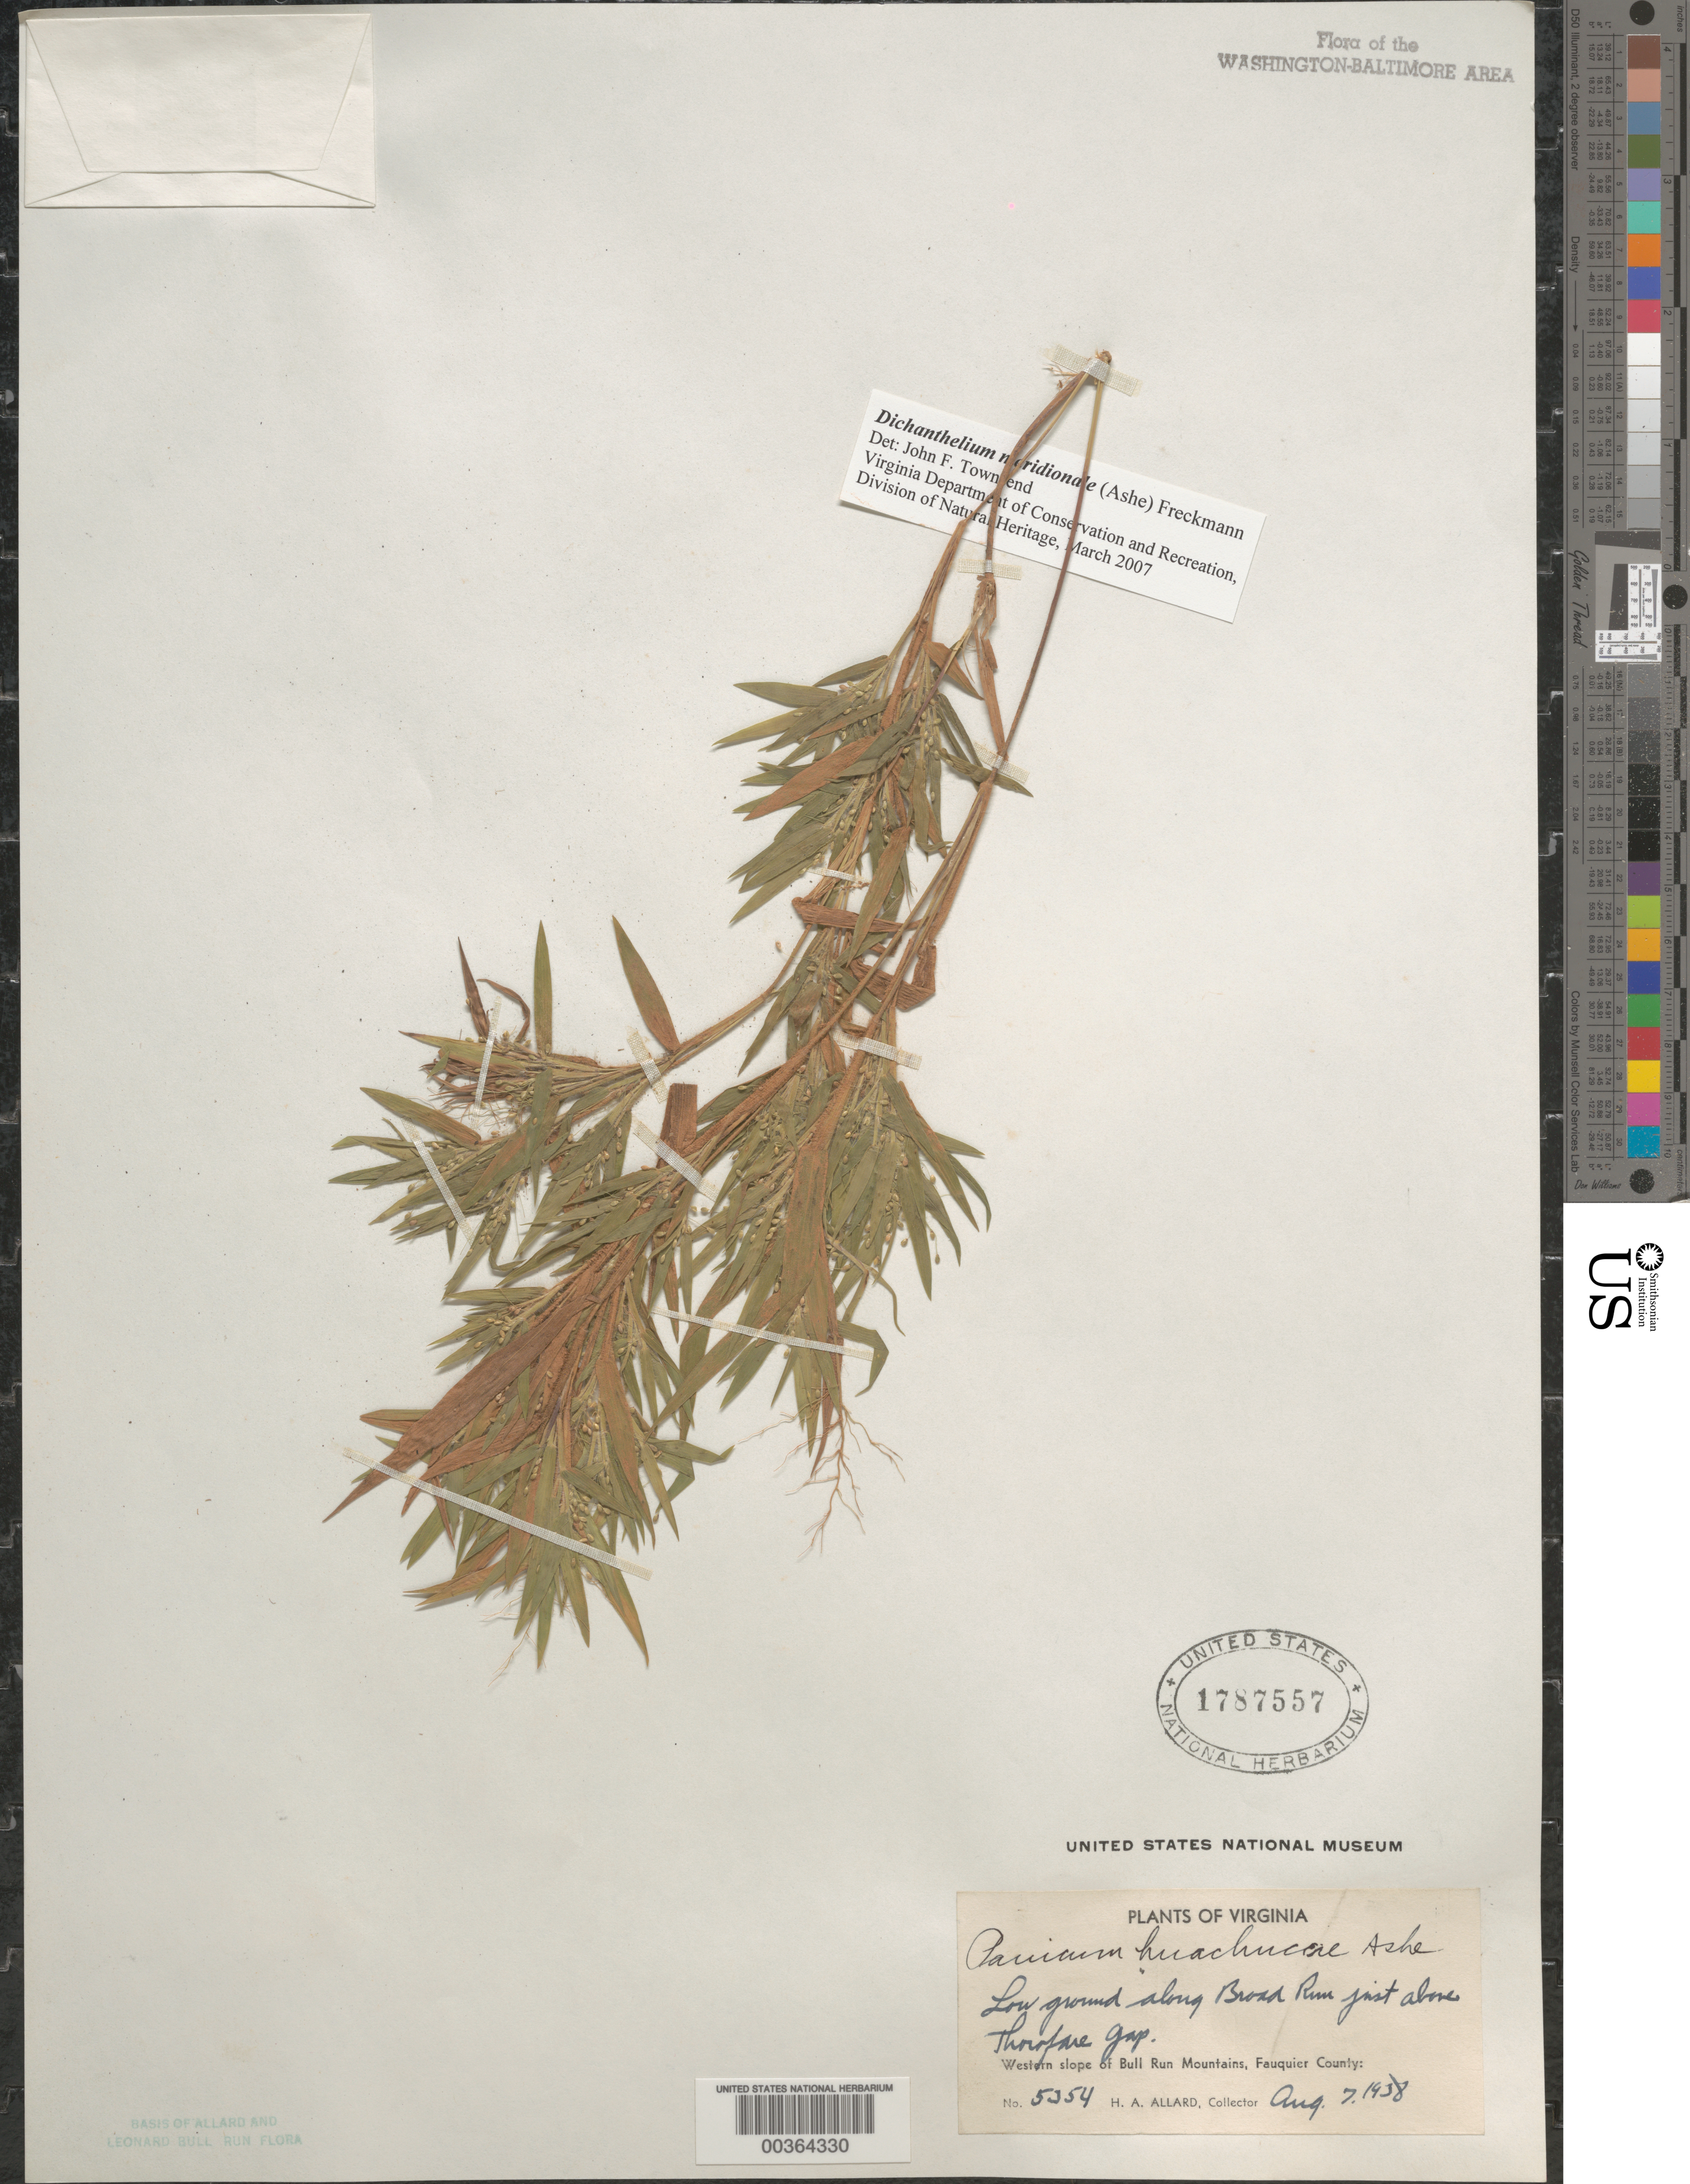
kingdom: Plantae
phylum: Tracheophyta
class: Liliopsida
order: Poales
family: Poaceae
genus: Dichanthelium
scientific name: Dichanthelium meridionale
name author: (Ashe) Freckmann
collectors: H. A. Allard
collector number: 5354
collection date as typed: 07 Aug 1938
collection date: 1938-08-07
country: United States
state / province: Virginia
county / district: Fauquier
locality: Broad Run above Thorofare Gap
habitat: Low ground along run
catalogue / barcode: US 1787557